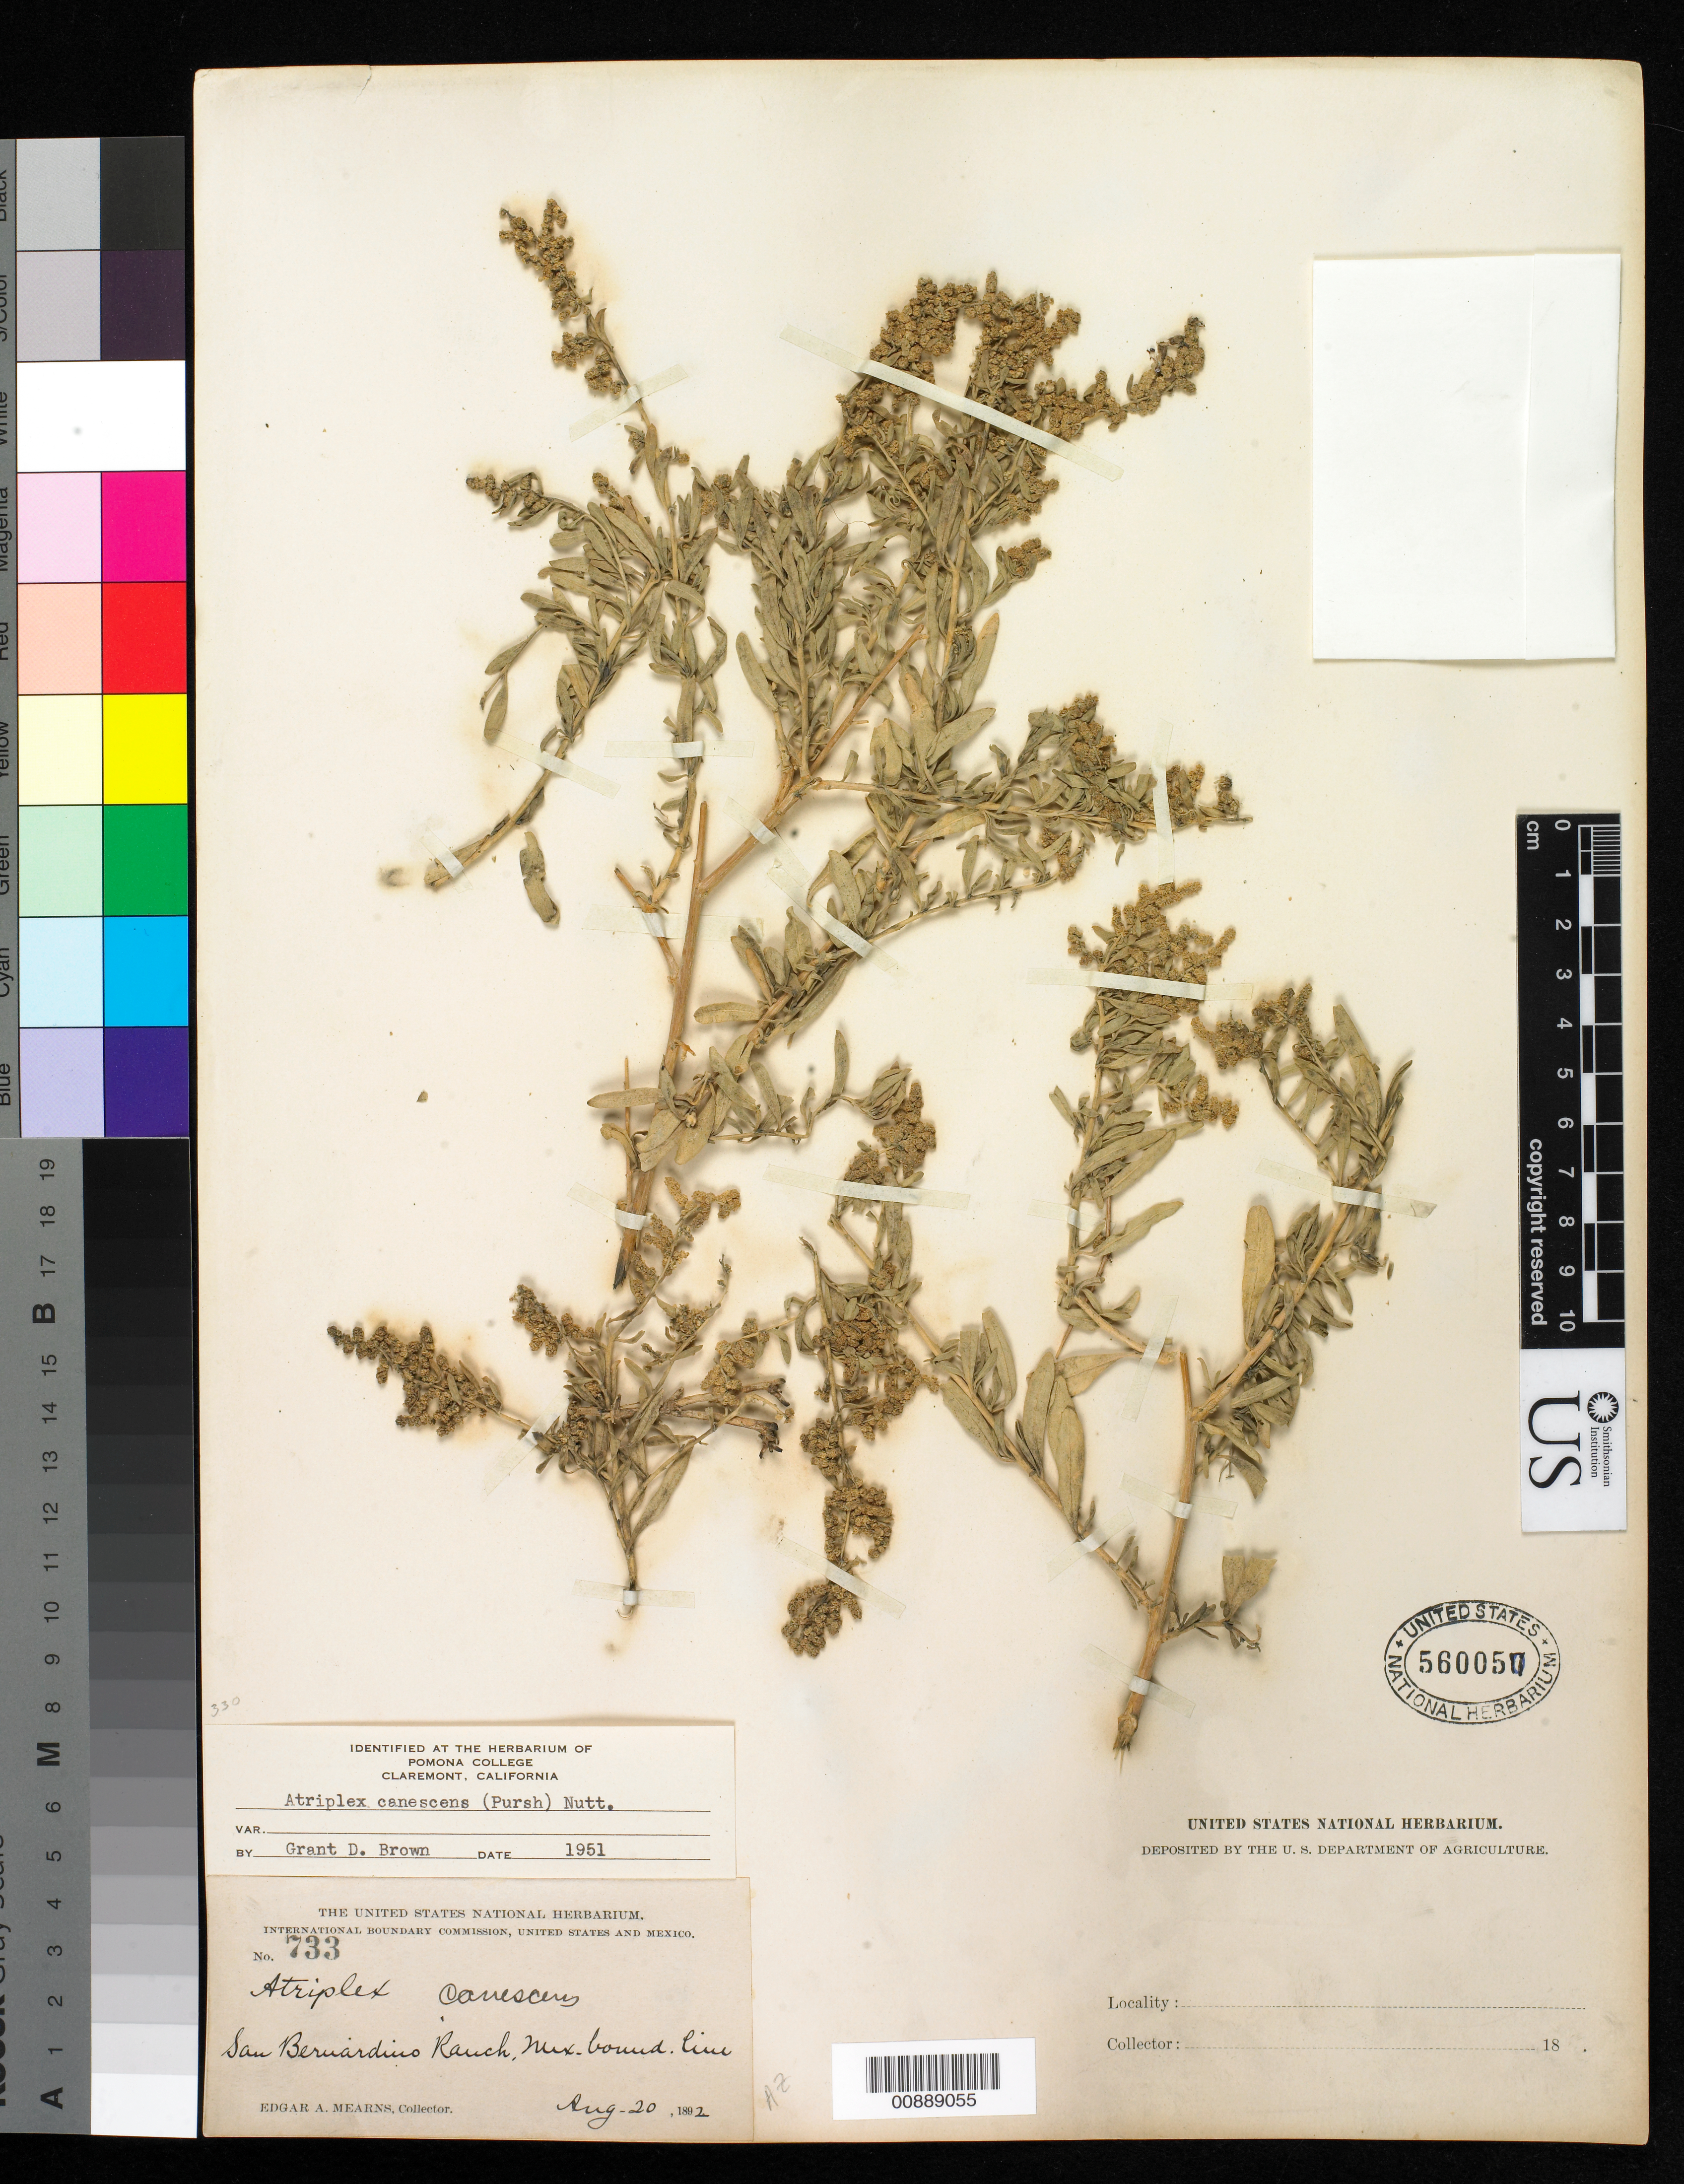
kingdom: Plantae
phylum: Tracheophyta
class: Magnoliopsida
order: Caryophyllales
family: Amaranthaceae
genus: Atriplex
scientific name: Atriplex canescens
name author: (Pursh) Nutt.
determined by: Brown, G. D.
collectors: E. A. Mearns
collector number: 733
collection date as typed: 20 Aug 1892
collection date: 1892-08-20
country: United States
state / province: Arizona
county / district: Cochise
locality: San Bernardino Ranch, Mexican Boundary Line.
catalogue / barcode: US 560050